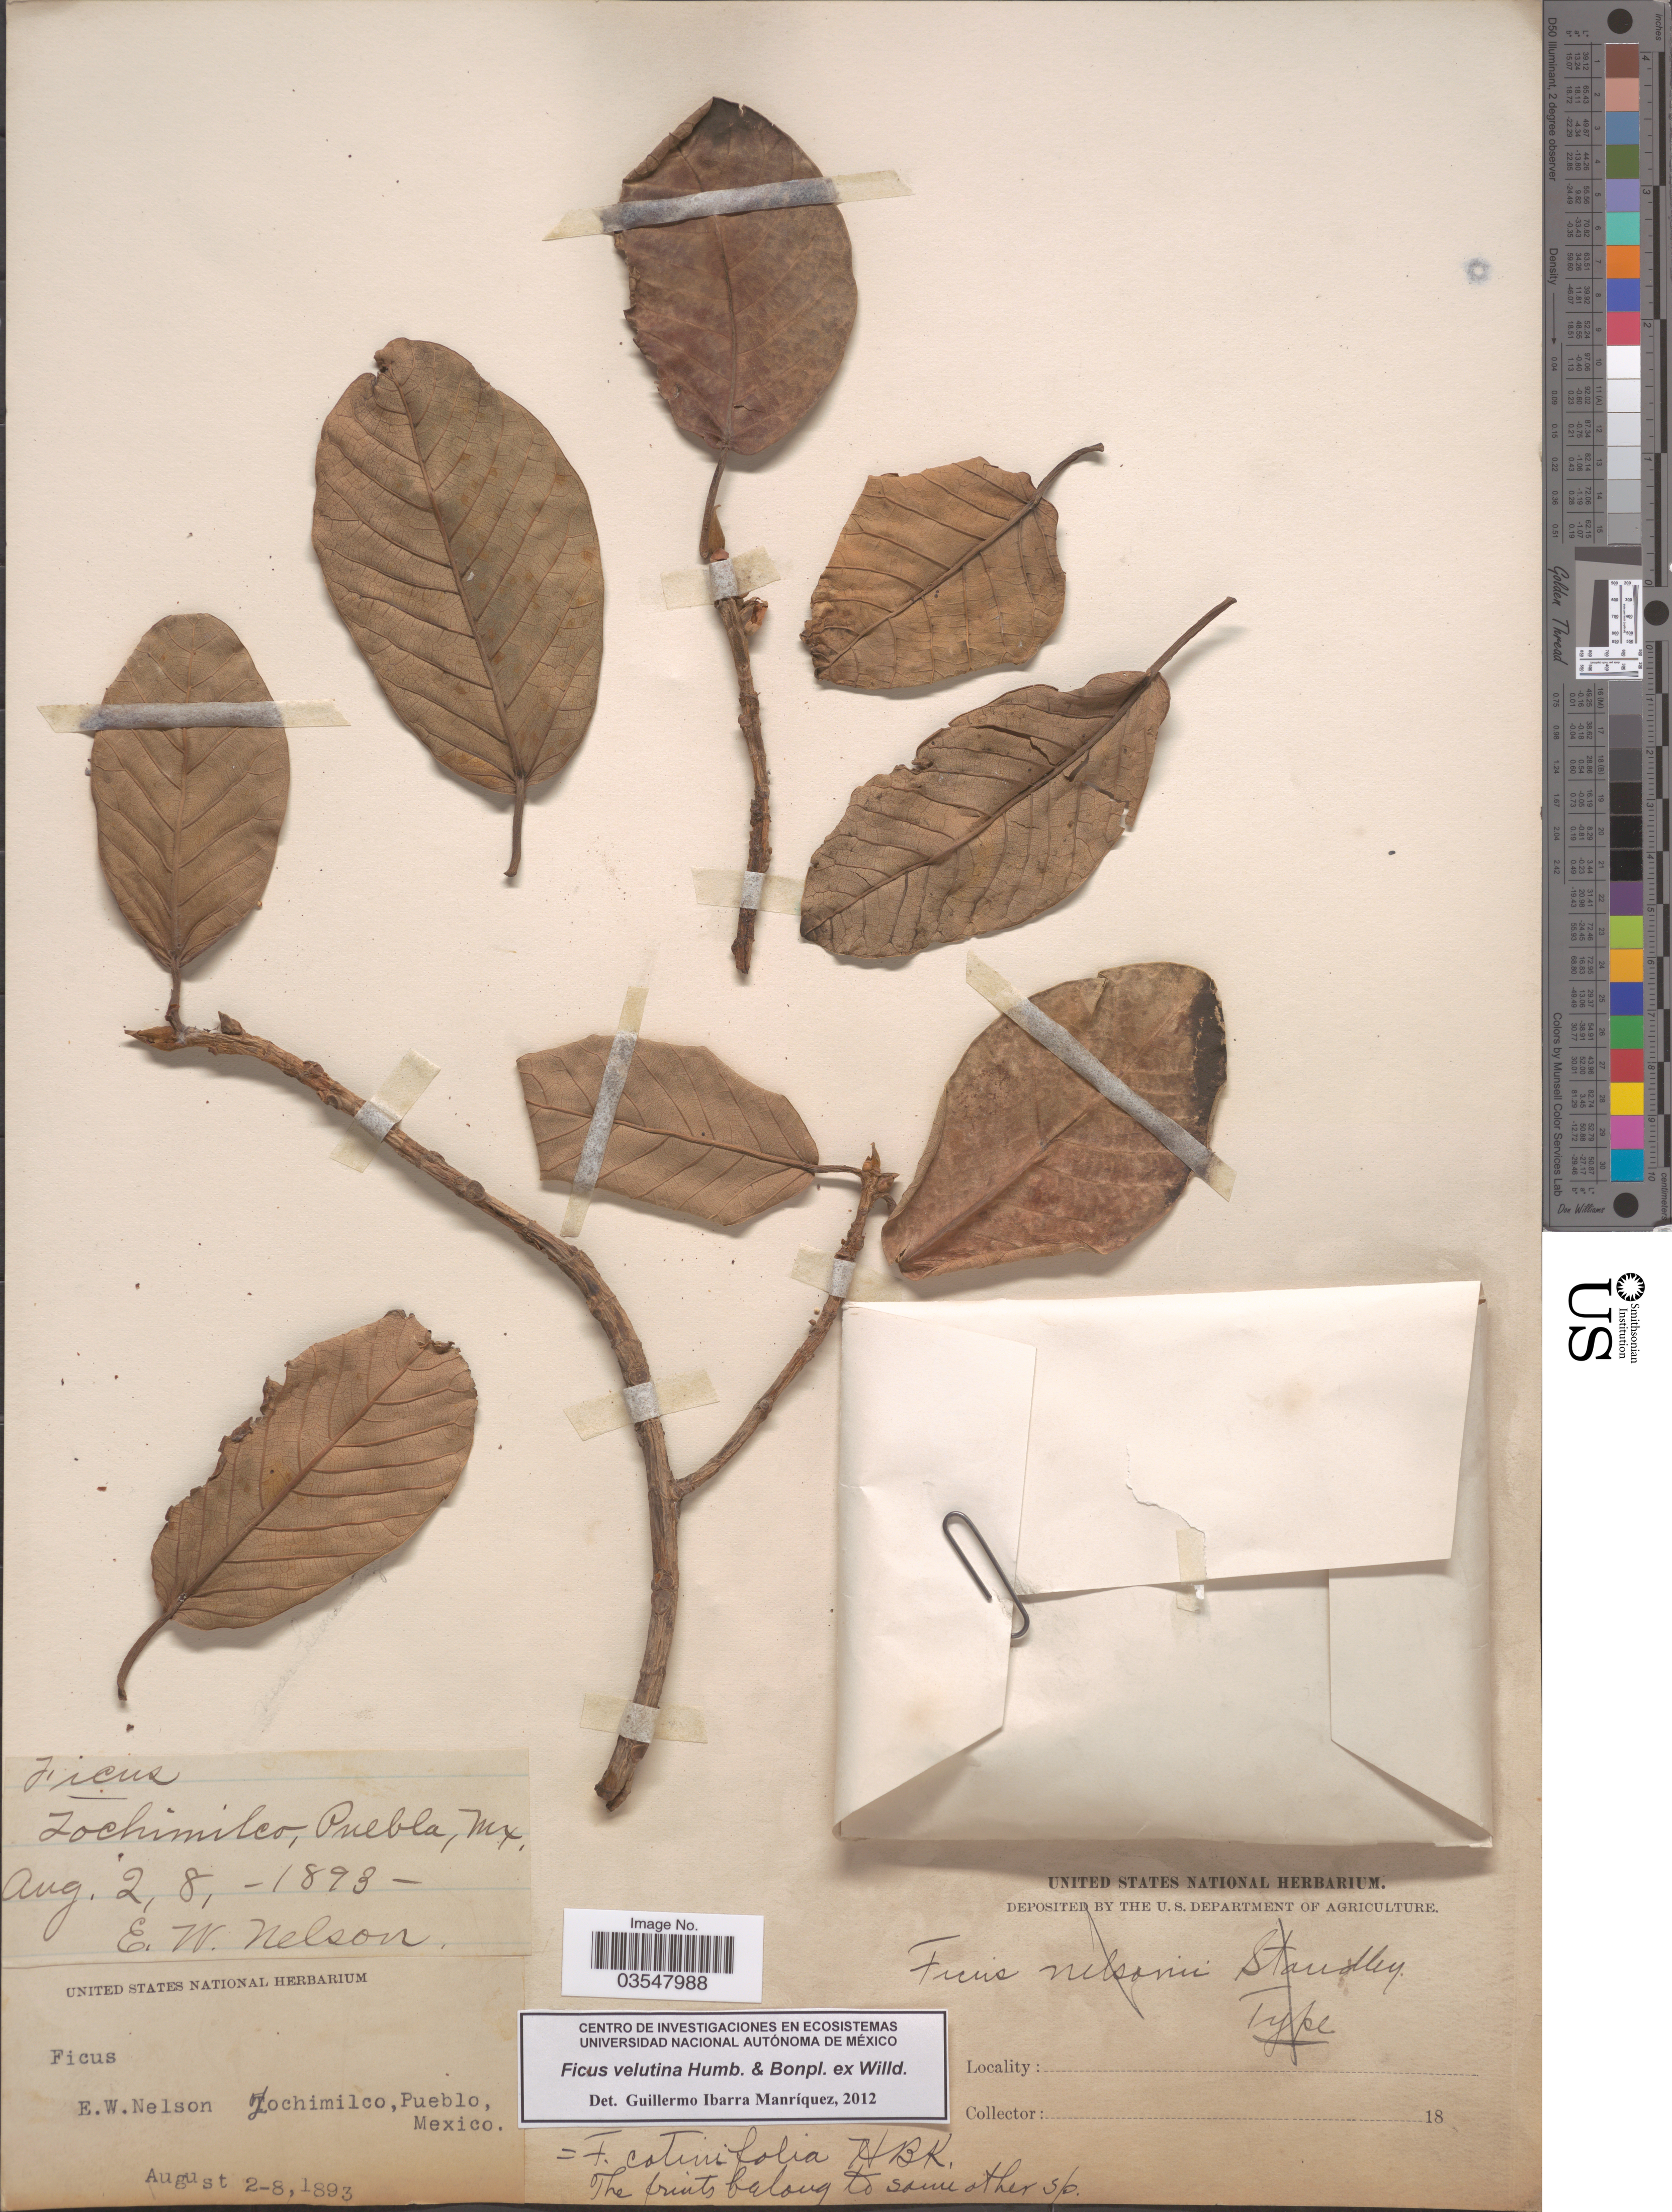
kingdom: Plantae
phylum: Tracheophyta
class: Magnoliopsida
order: Rosales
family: Moraceae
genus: Ficus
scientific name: Ficus velutina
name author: Humb. & Bonpl. ex Willd.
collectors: E. W. Nelson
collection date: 1893-08-02/1893-08-08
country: Mexico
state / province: Puebla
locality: Zochimilco, Pueblo.